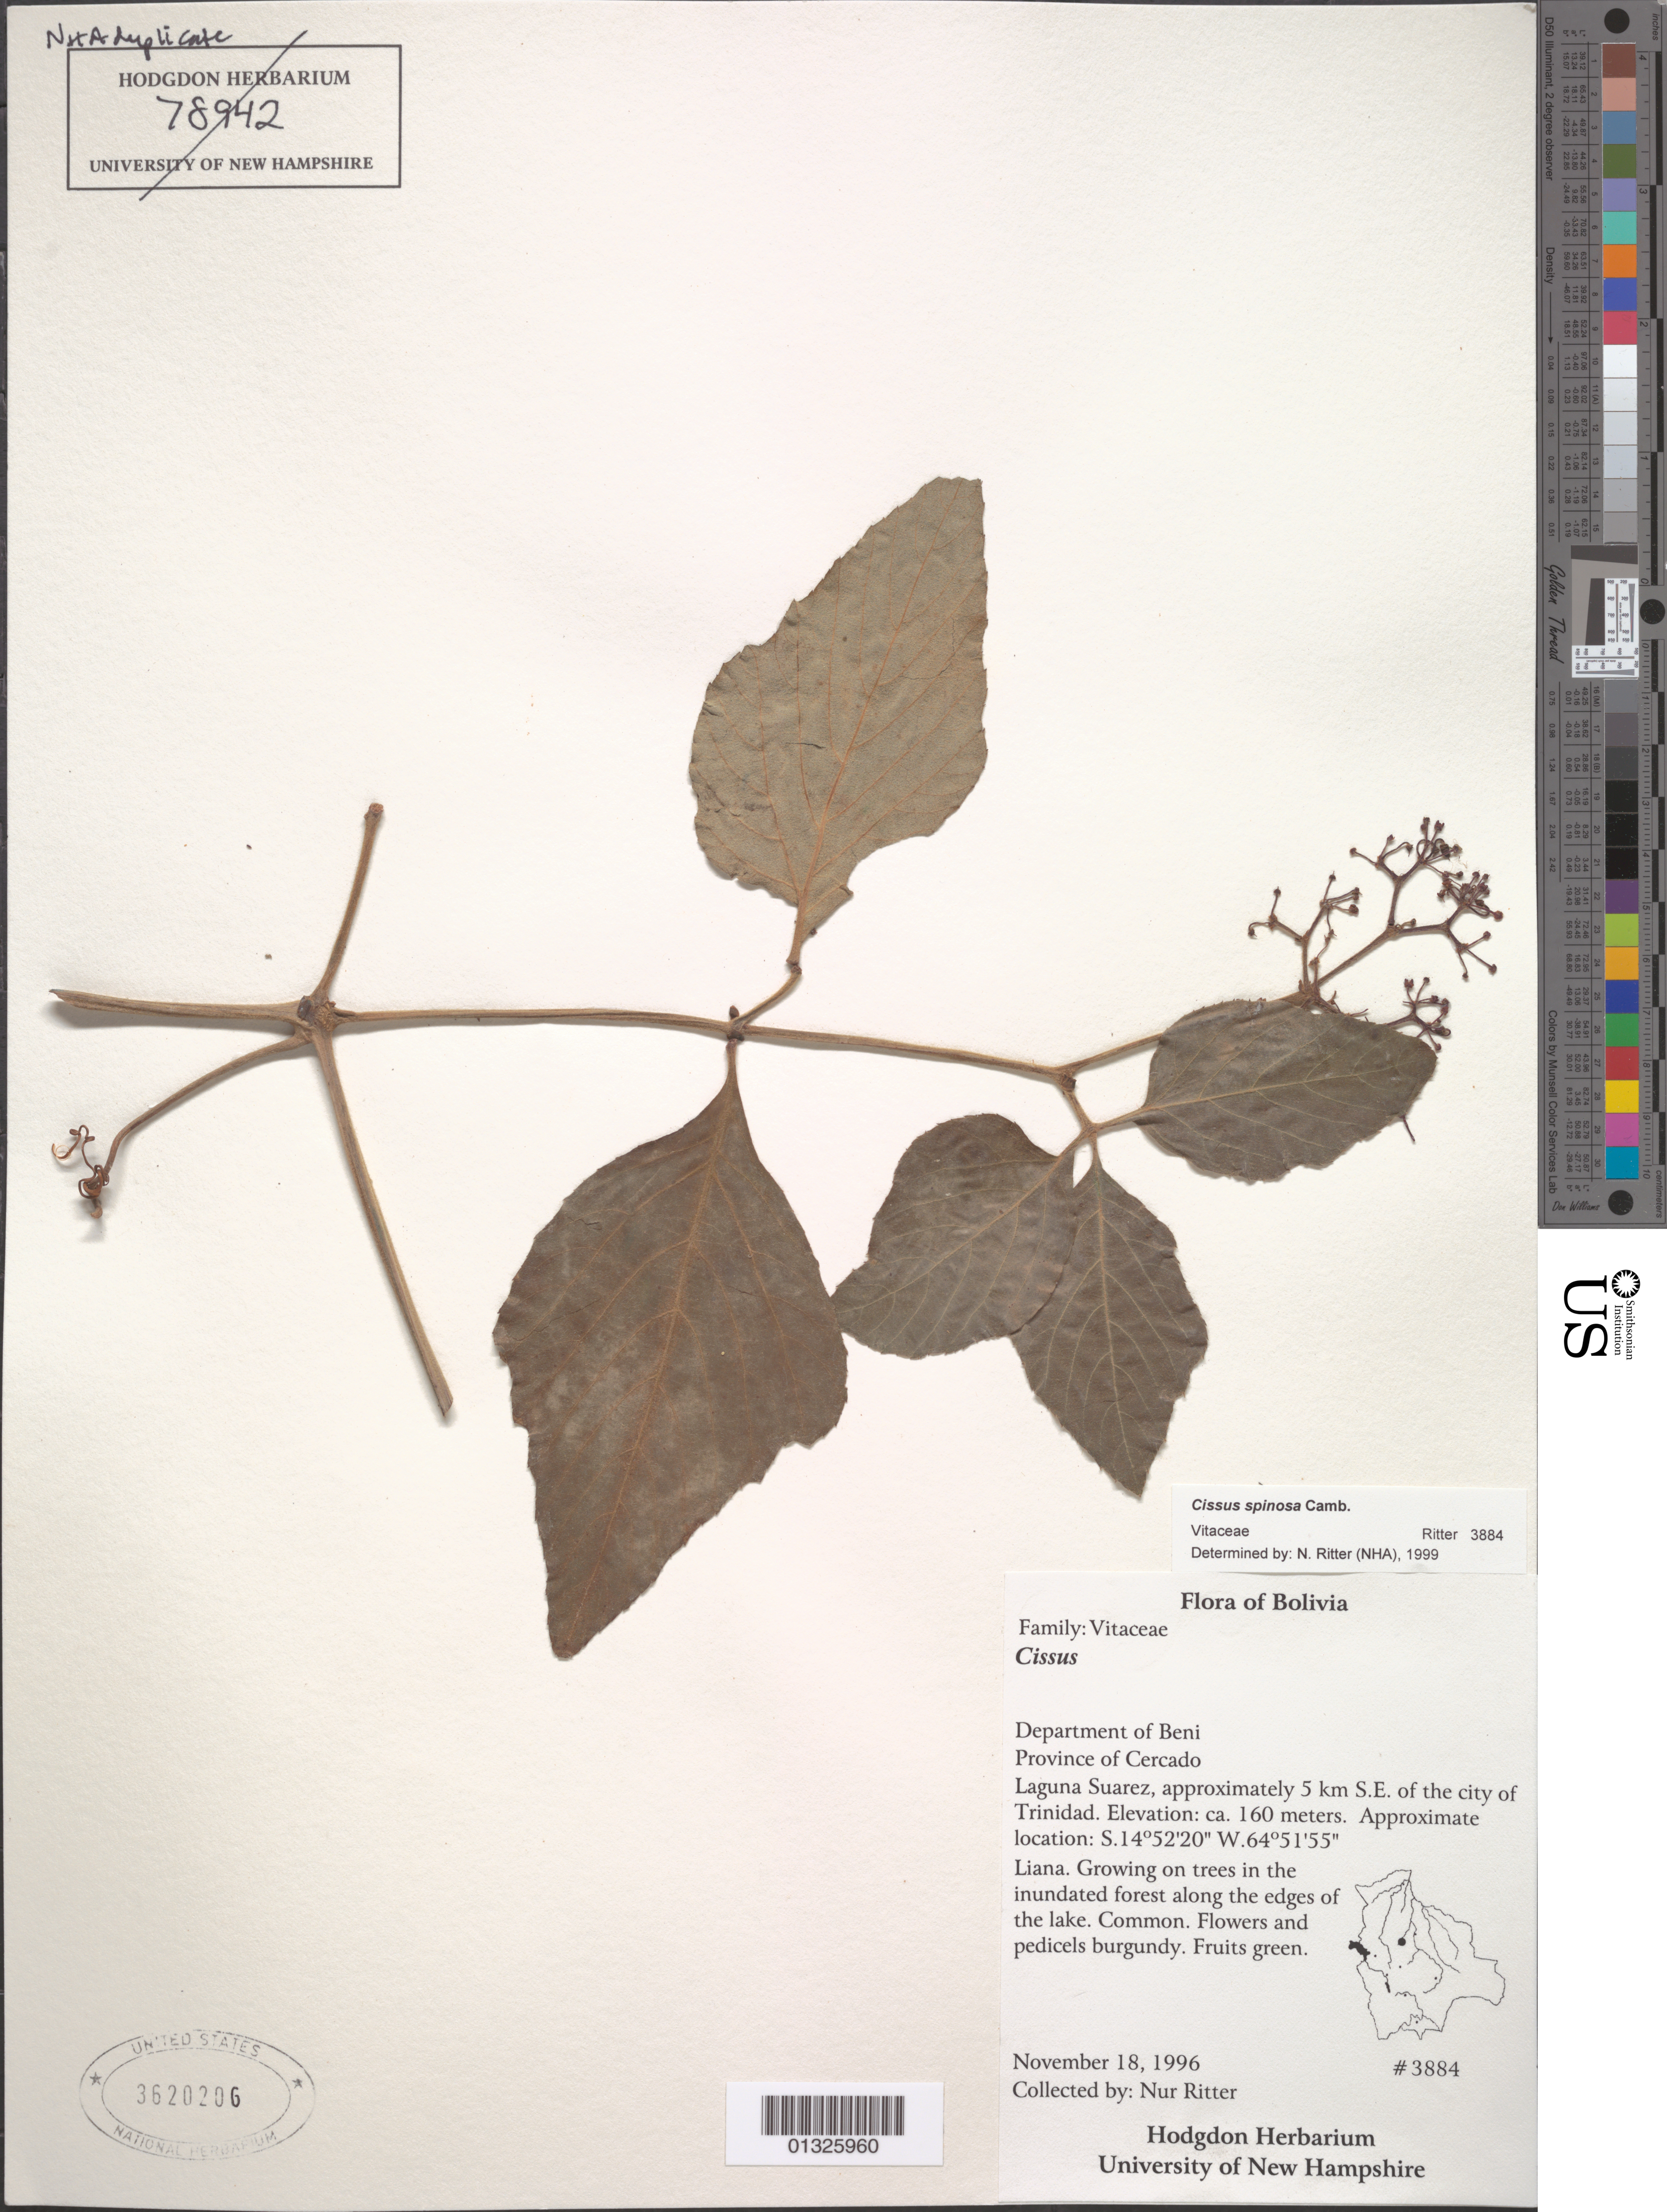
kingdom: Plantae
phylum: Tracheophyta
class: Magnoliopsida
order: Vitales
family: Vitaceae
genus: Cissus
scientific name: Cissus spinosa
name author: Cambess.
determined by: Ritter, N.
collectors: N. Ritter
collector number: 3884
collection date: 1996-11-18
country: Bolivia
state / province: Beni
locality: Province of Cercado, Laguna Suarez, approximately 5 km S.E. of the city of Trinidad.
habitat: Growing on trees in the inundated forest along the edges of the lake.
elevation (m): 160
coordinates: S.14 52 20, W.64 51 55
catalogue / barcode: US 3620206